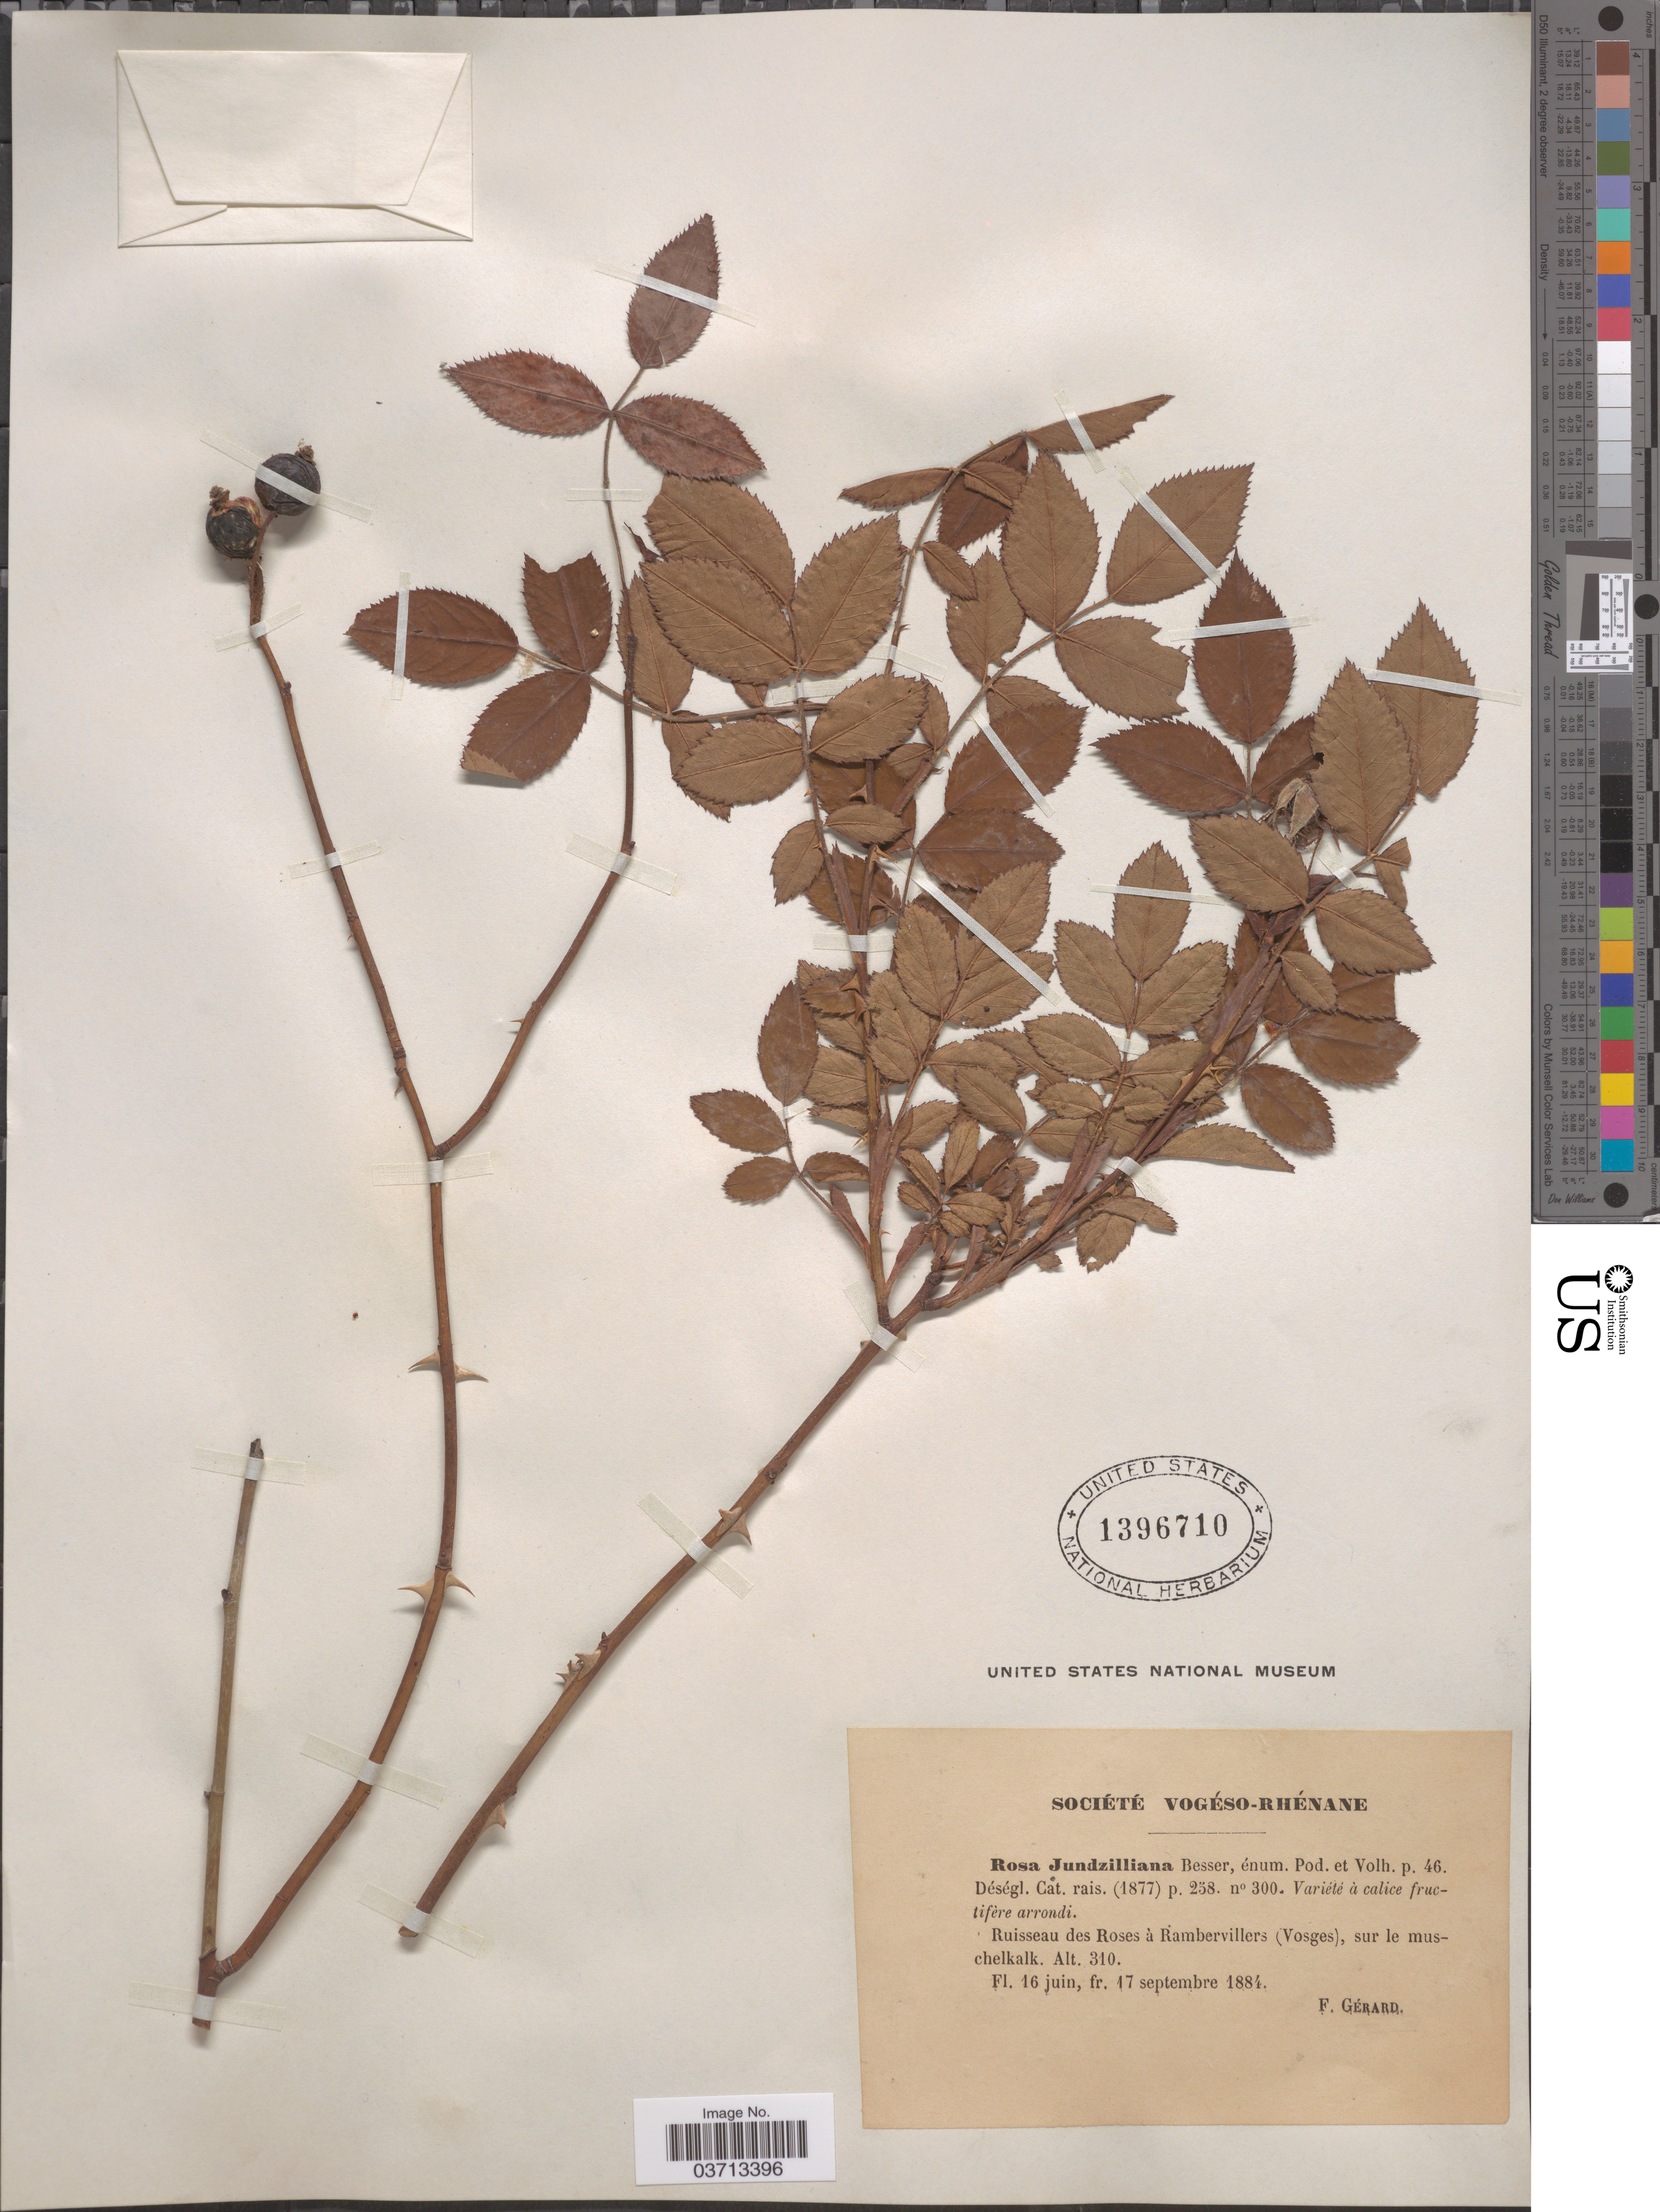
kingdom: Plantae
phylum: Tracheophyta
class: Magnoliopsida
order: Rosales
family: Rosaceae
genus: Rosa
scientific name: Rosa jundzilliana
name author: Besser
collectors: F. Gérard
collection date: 1884-06-16/1884-09-17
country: France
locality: Ruisseau des Roses à Rambervillers (Vosges), sur le muschelkalk.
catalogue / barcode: US 1396710